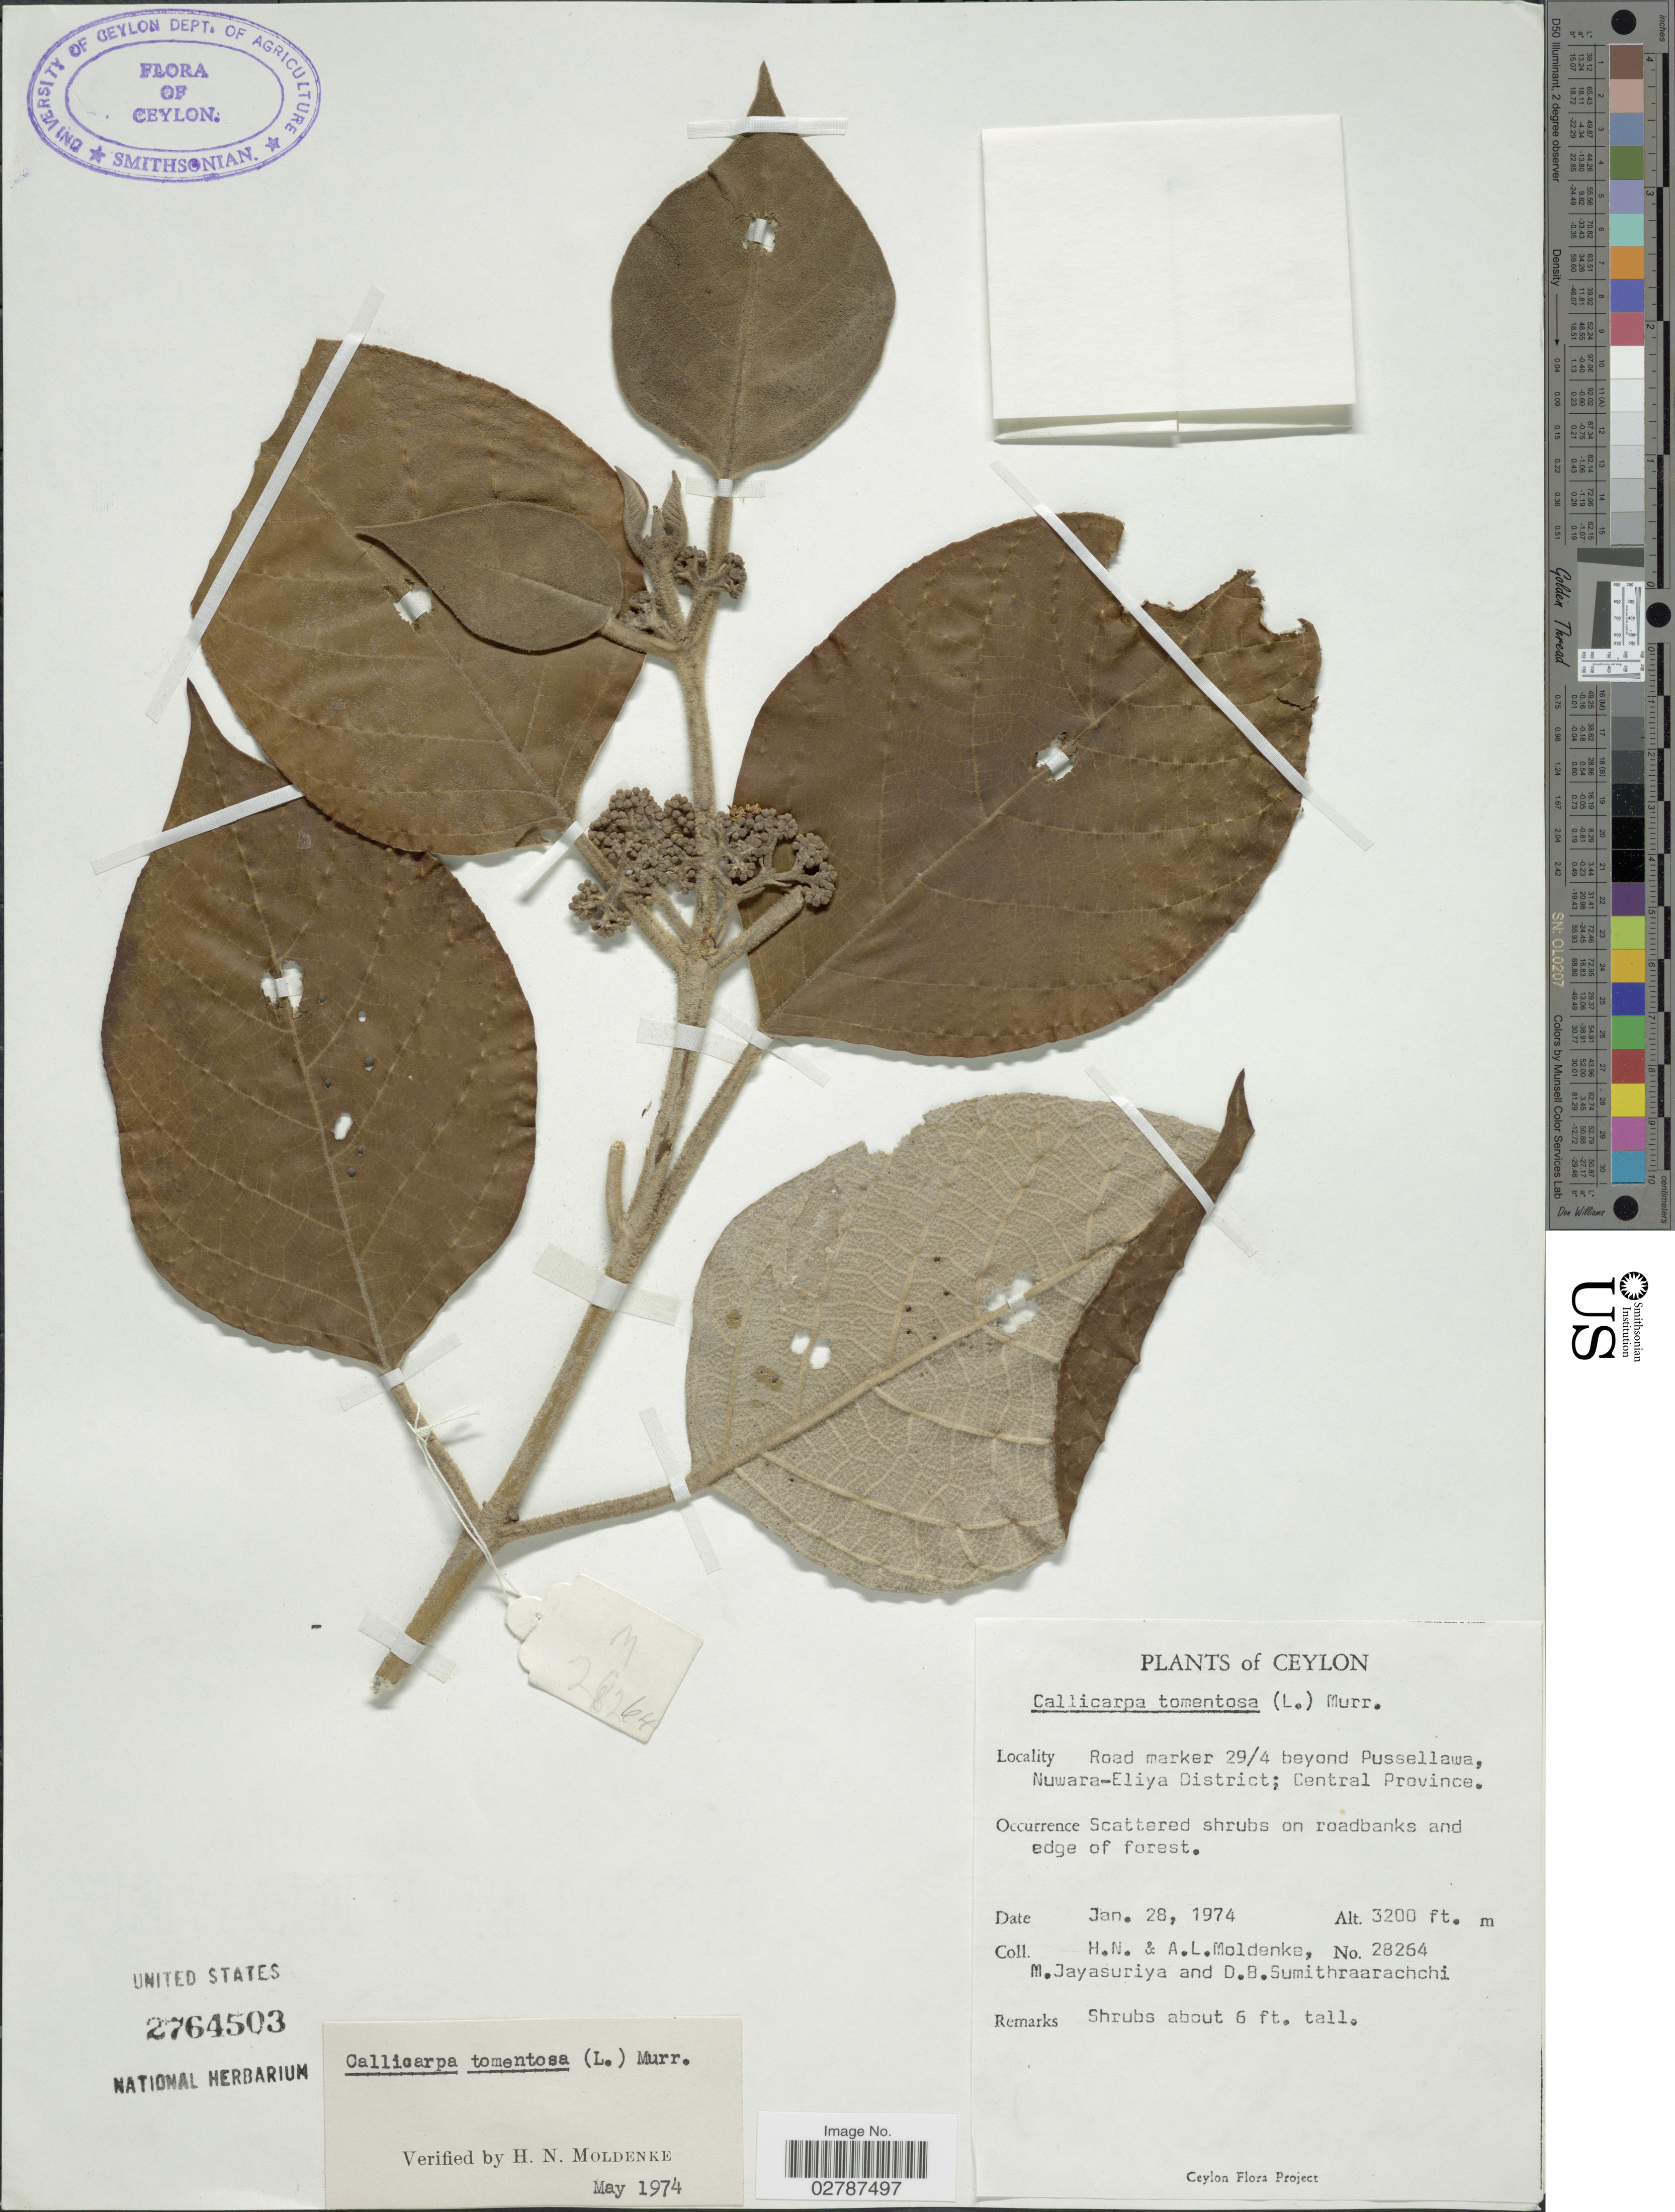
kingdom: Plantae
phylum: Tracheophyta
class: Magnoliopsida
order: Lamiales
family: Lamiaceae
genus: Callicarpa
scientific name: Callicarpa tomentosa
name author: (L.) L.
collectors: H. N. Moldenke, A. L. Moldenke, M. Jayasuriya & D. B. Sumithraarachchi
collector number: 28264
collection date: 1974-01-28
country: Sri Lanka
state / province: Central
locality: Ceylon. Road marker 29/4 beyond Pussellawa, Nuwara-Eliya District; Central Province.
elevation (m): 975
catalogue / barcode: US 2764503